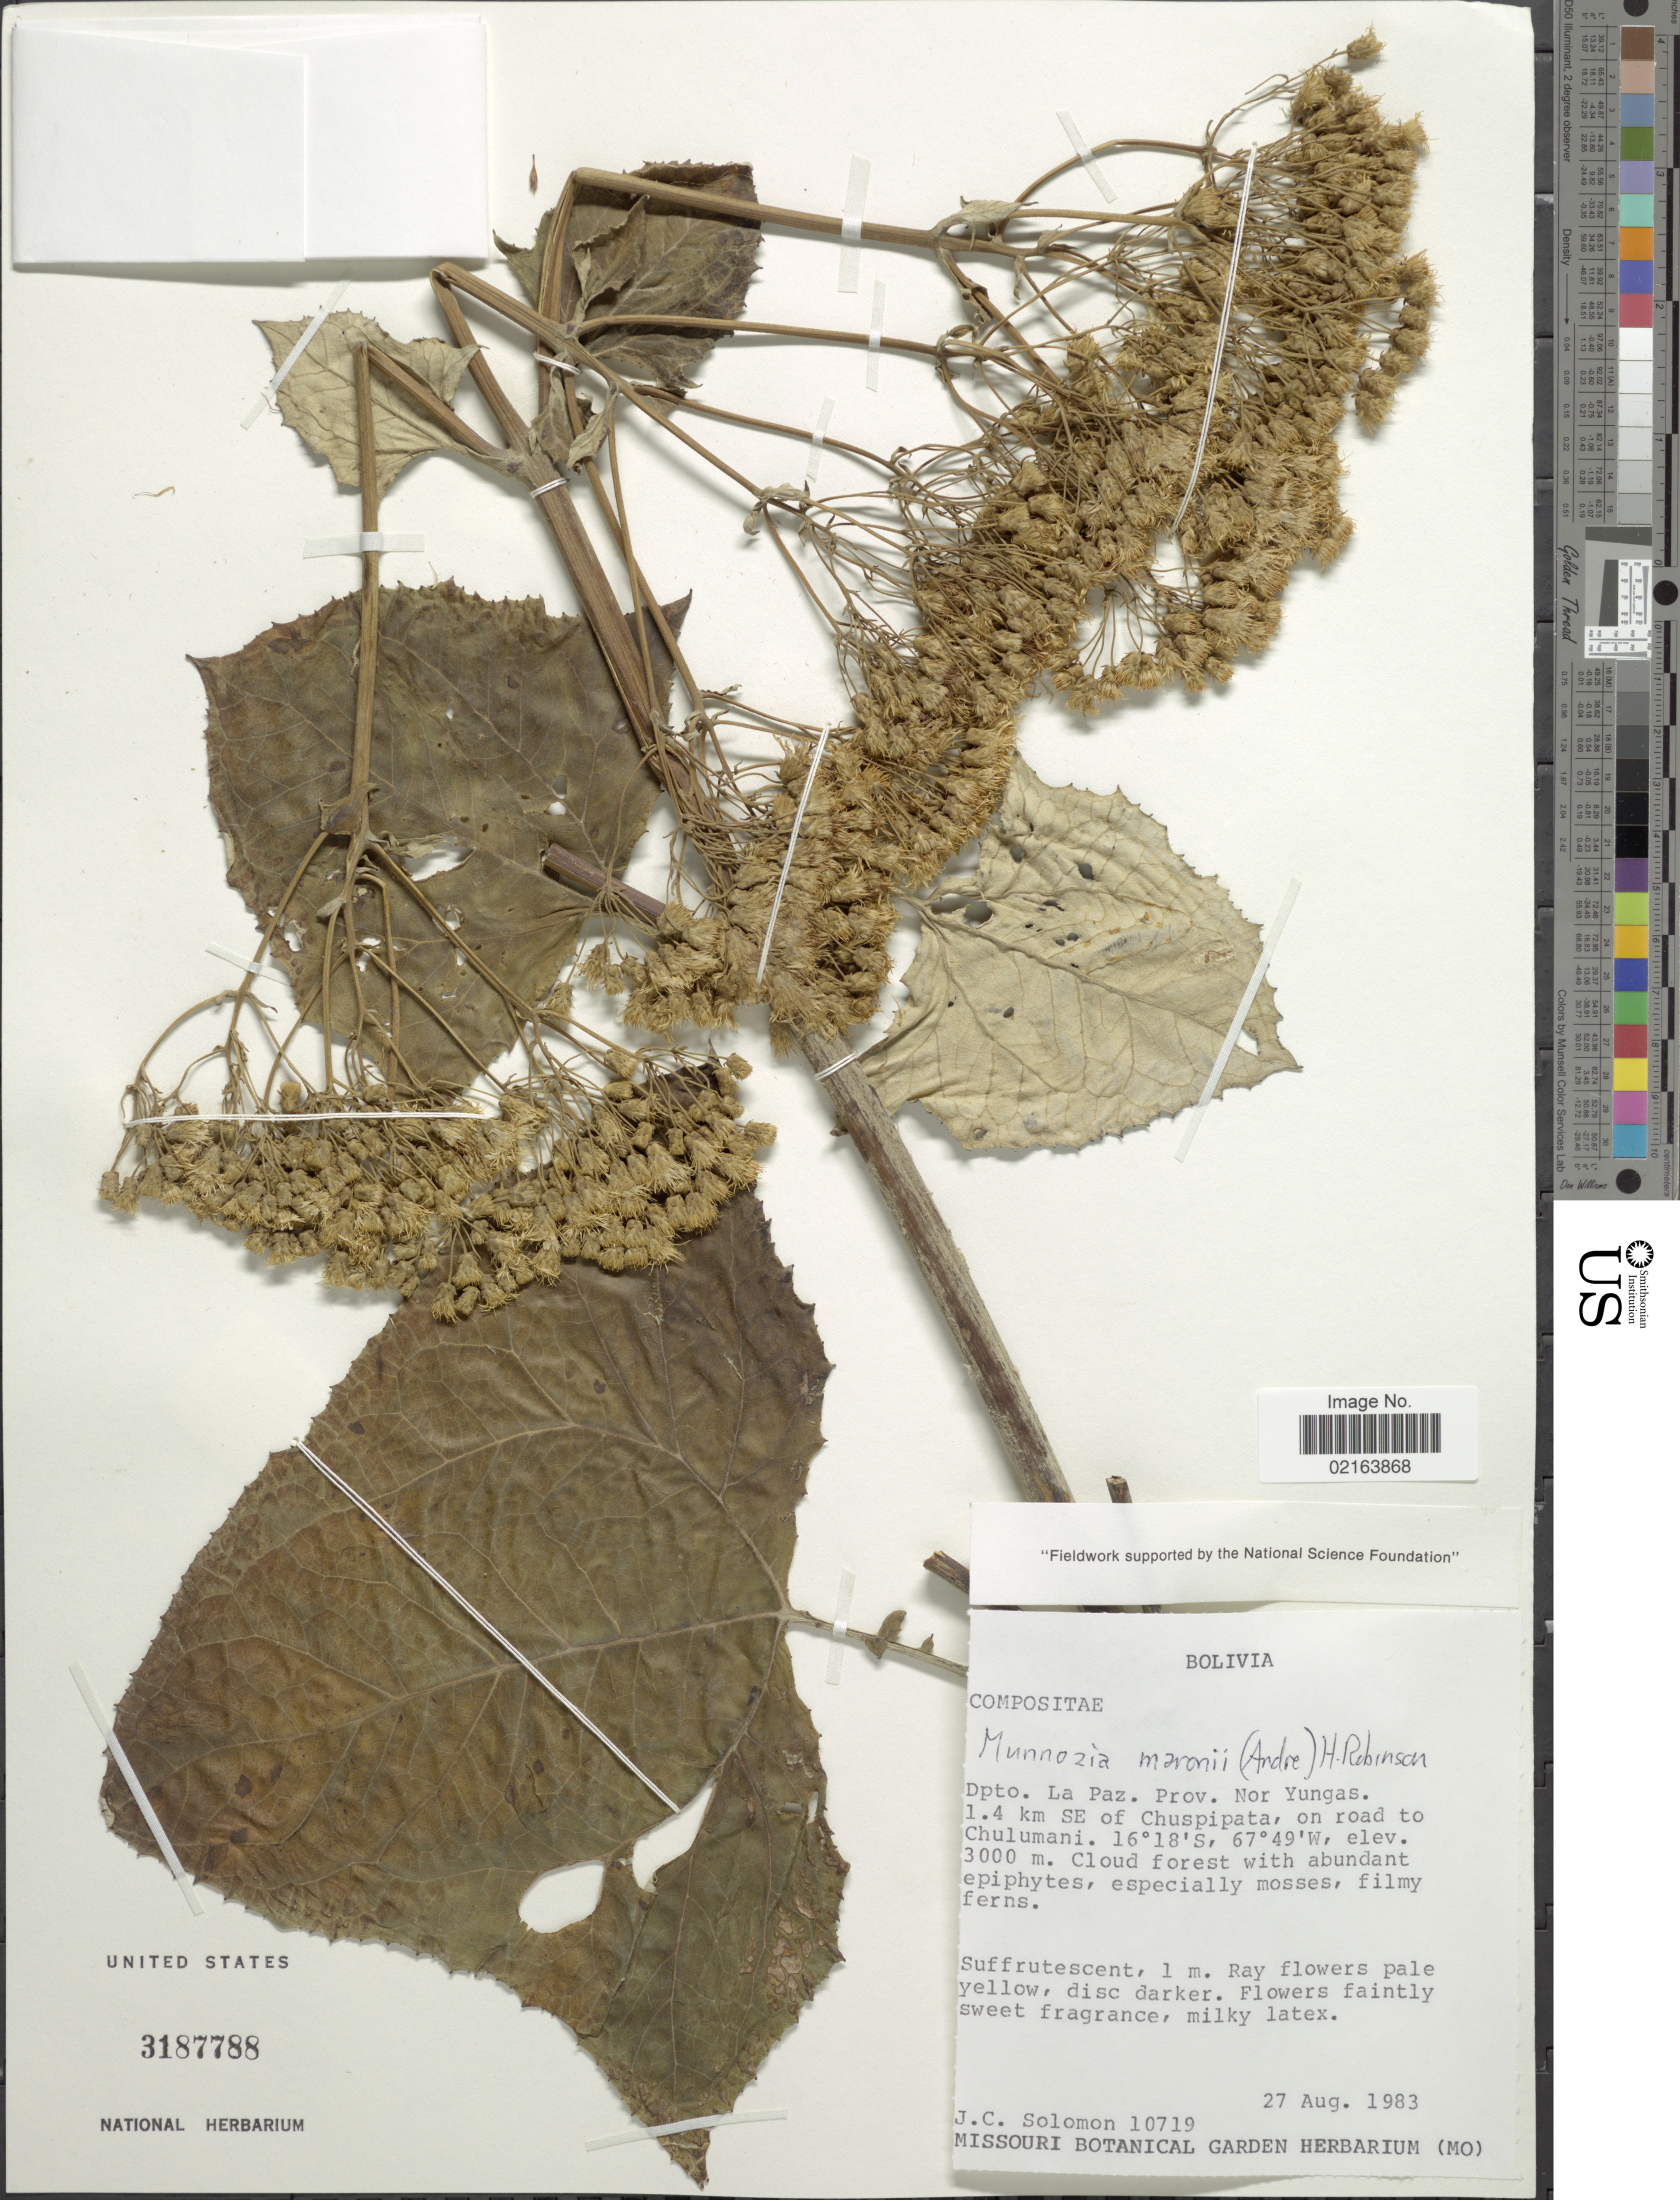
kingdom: Plantae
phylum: Tracheophyta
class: Magnoliopsida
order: Asterales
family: Asteraceae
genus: Munnozia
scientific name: Munnozia maronii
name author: (André) H. Rob.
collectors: J. C. Solomon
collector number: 10719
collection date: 1983-08-27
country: Bolivia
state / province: La Paz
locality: Prov. Nor Yungas, 1.4 km SE of Chuspipata, on road to Chulumani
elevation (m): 3000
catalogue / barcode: US 3187788